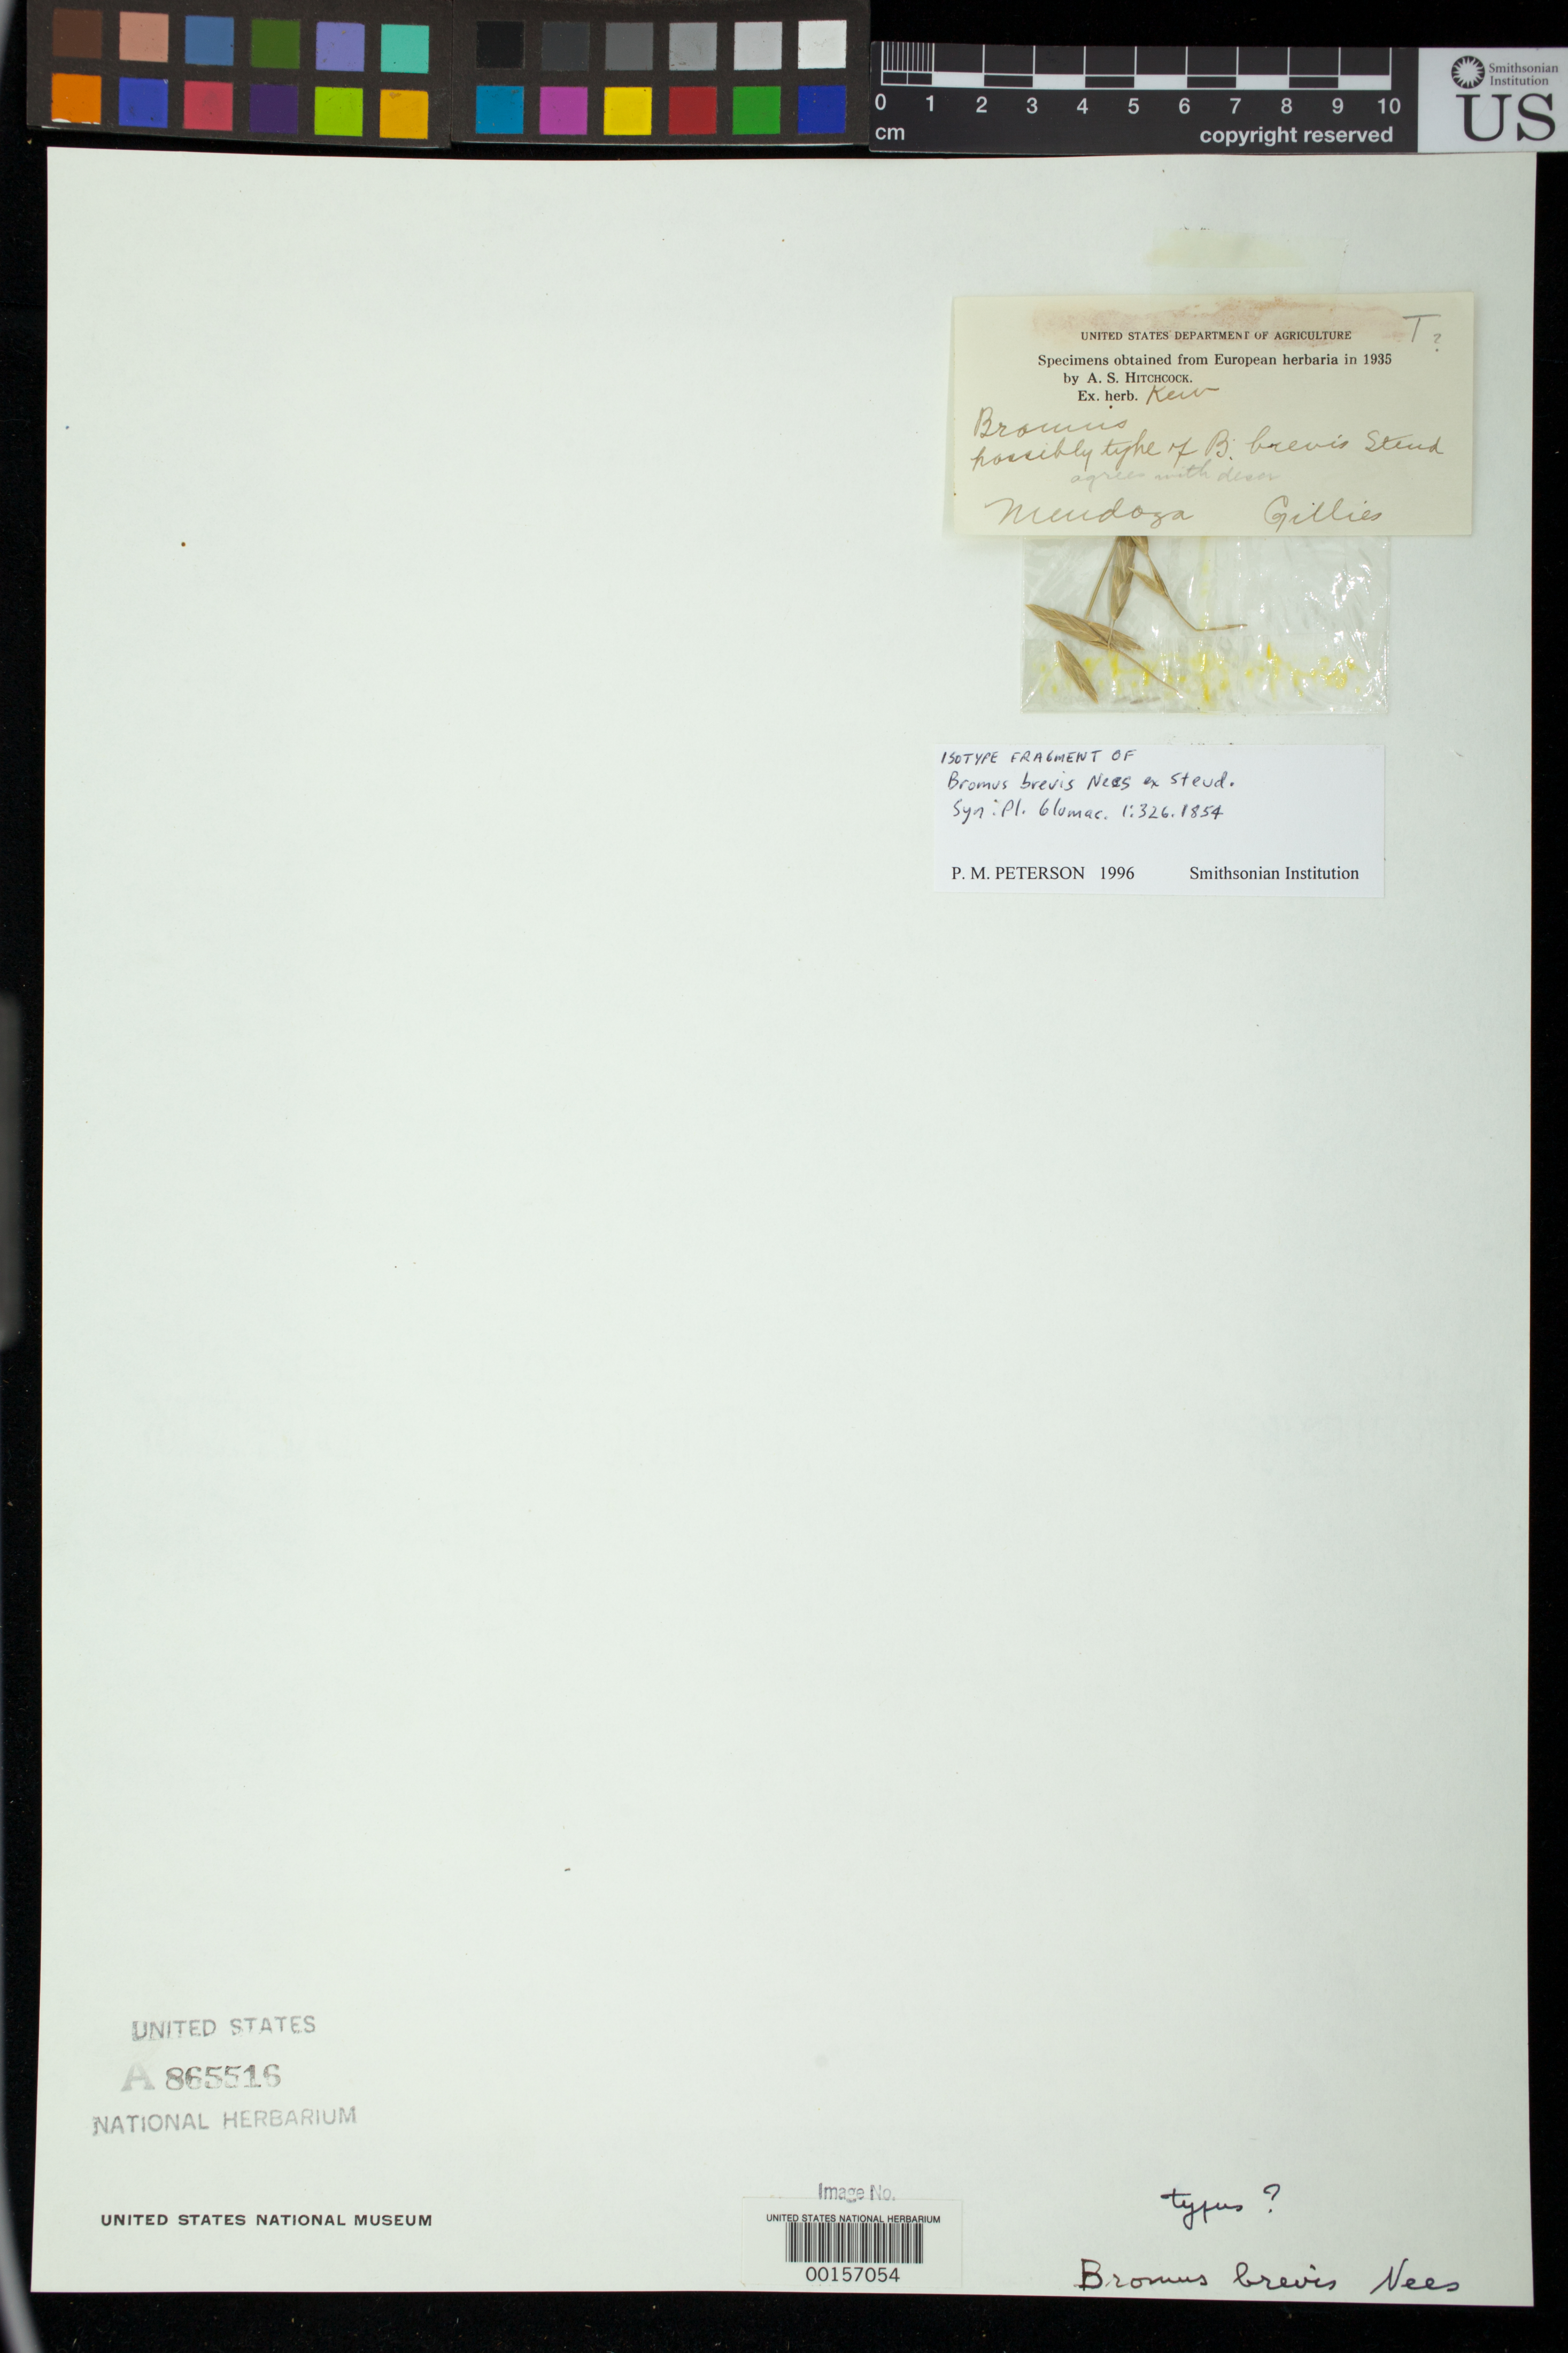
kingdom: Plantae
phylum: Tracheophyta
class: Liliopsida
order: Poales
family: Poaceae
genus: Bromus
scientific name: Bromus brevis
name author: Nees ex Steud.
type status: Type Fragment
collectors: J. Gillies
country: Argentina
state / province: Mendoza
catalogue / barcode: US 865516A